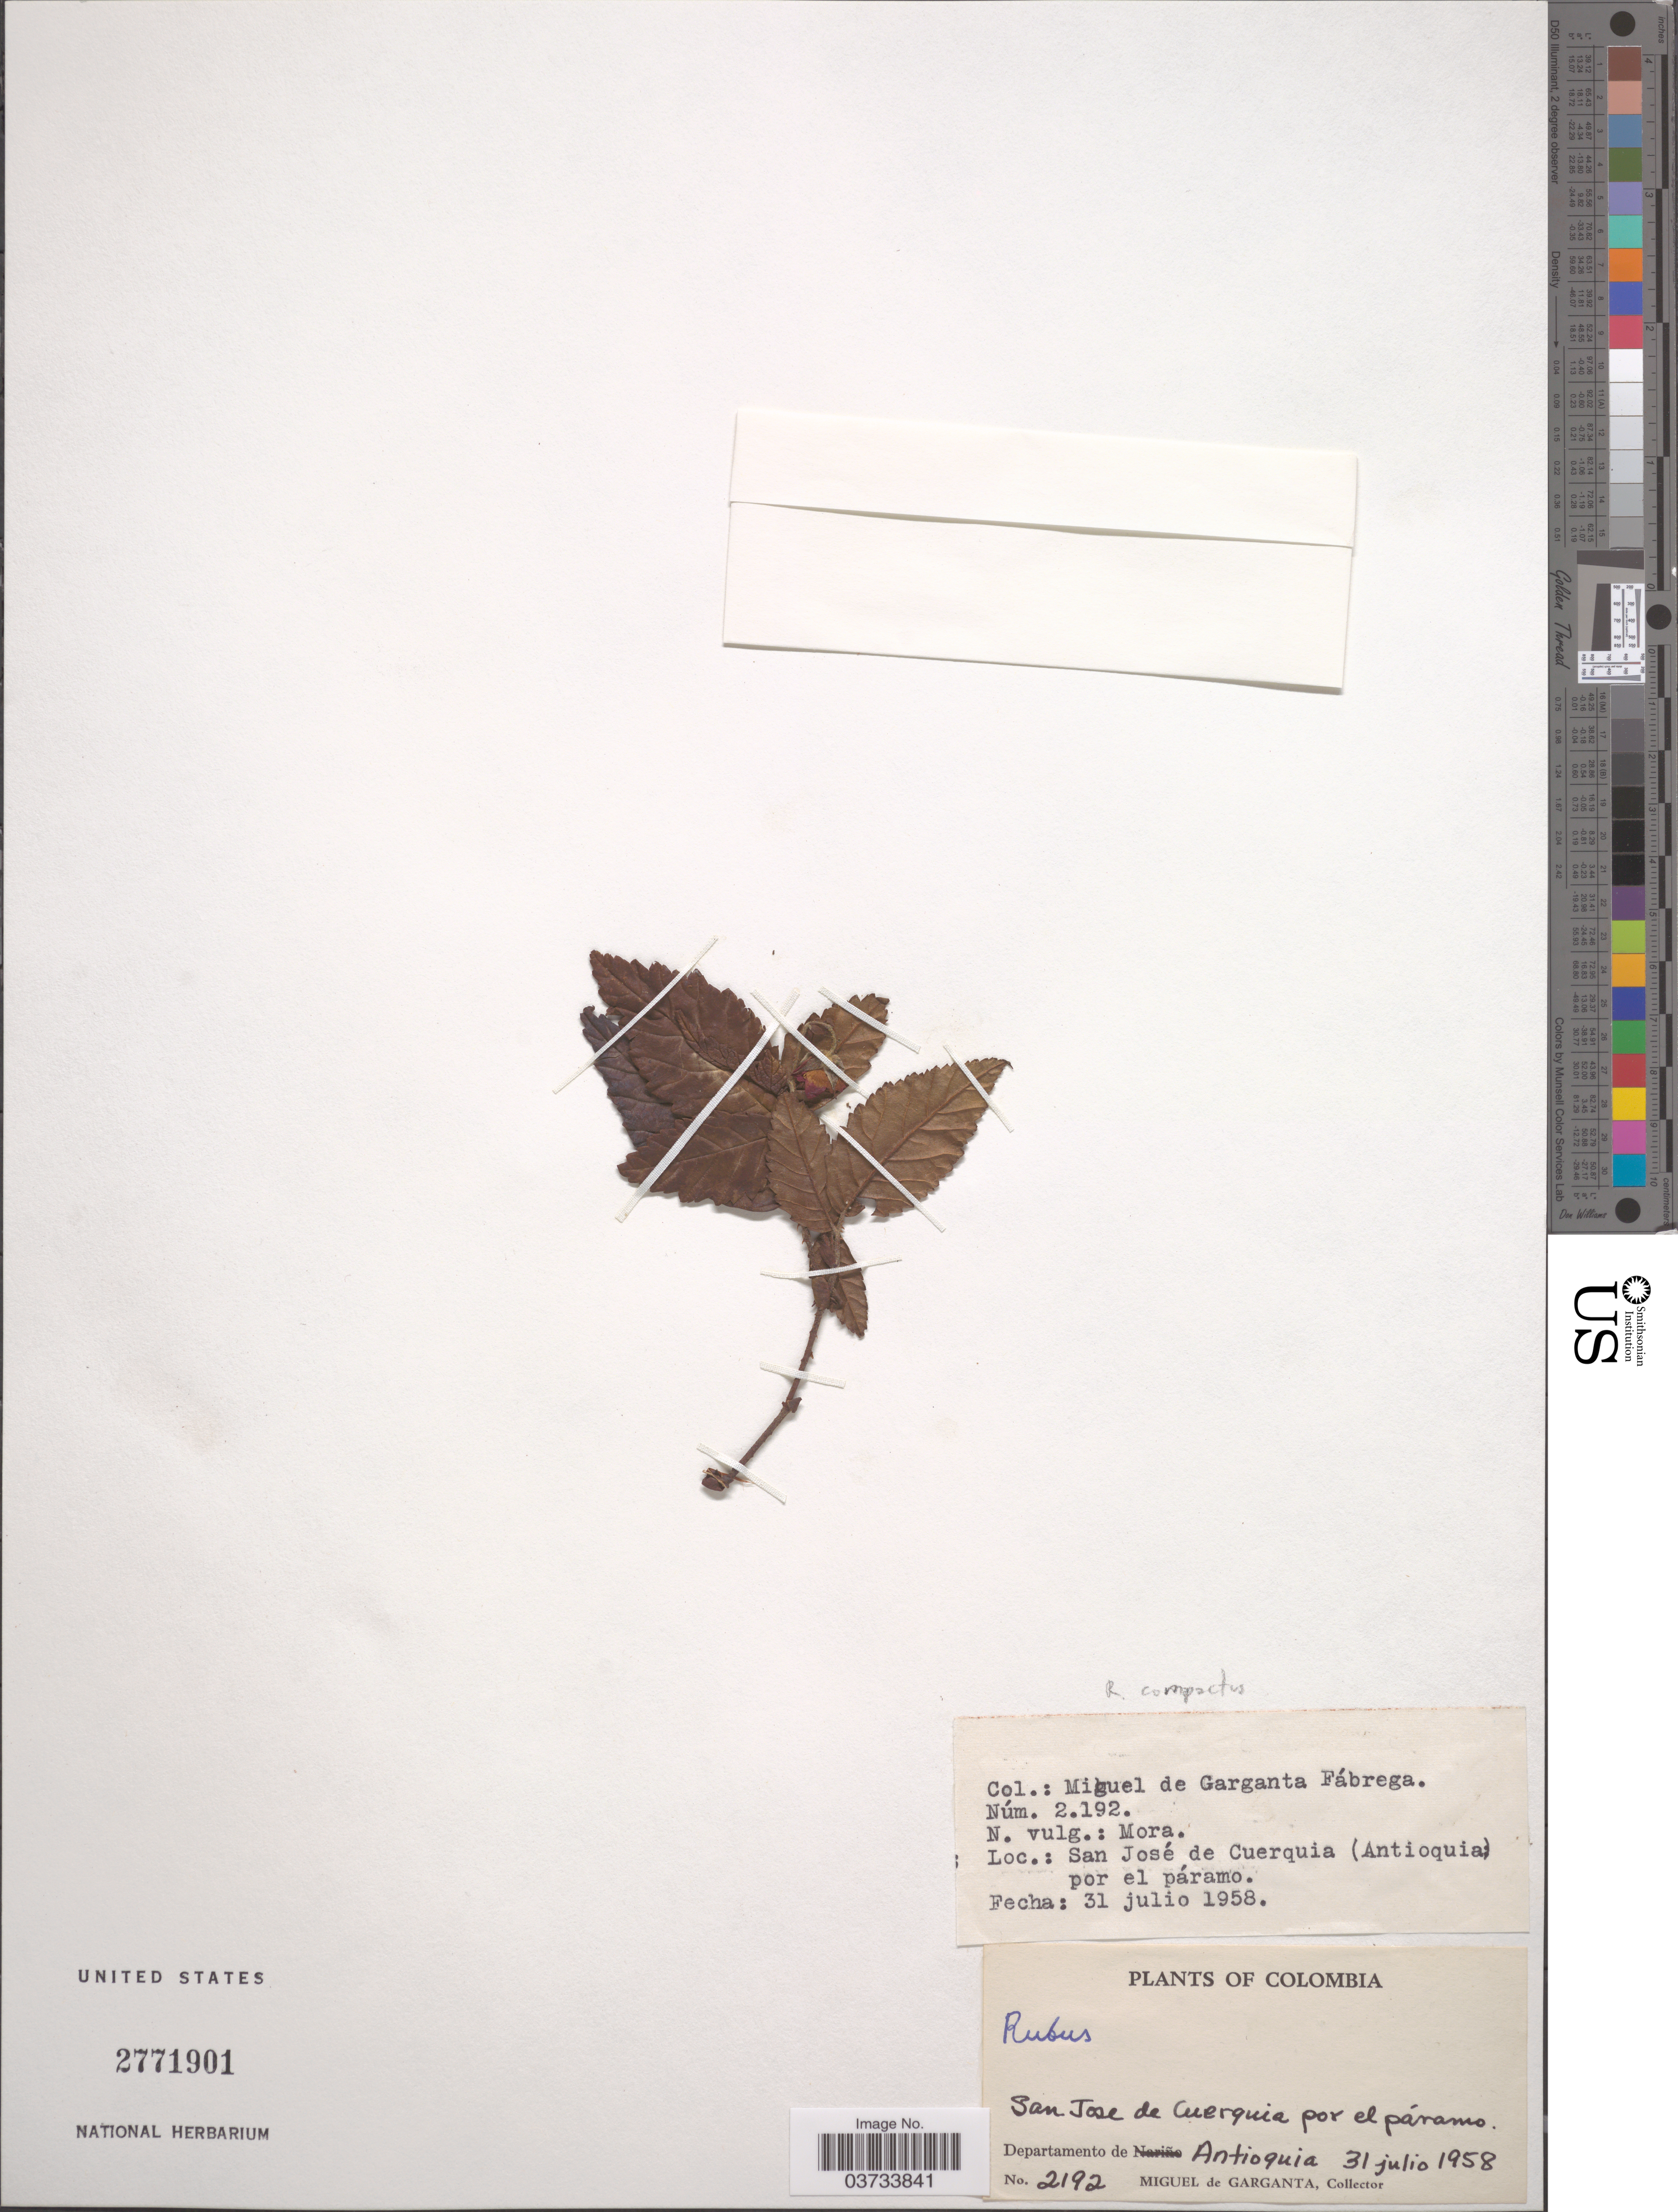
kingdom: Plantae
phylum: Tracheophyta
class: Magnoliopsida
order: Rosales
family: Rosaceae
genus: Rubus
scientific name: Rubus sp.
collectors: M. Fabrega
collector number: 2192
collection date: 1958-07-31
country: Colombia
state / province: Antioquia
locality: San José de Cuerquia por el páramo. Departamento de Antioquia.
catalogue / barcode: US 2771901